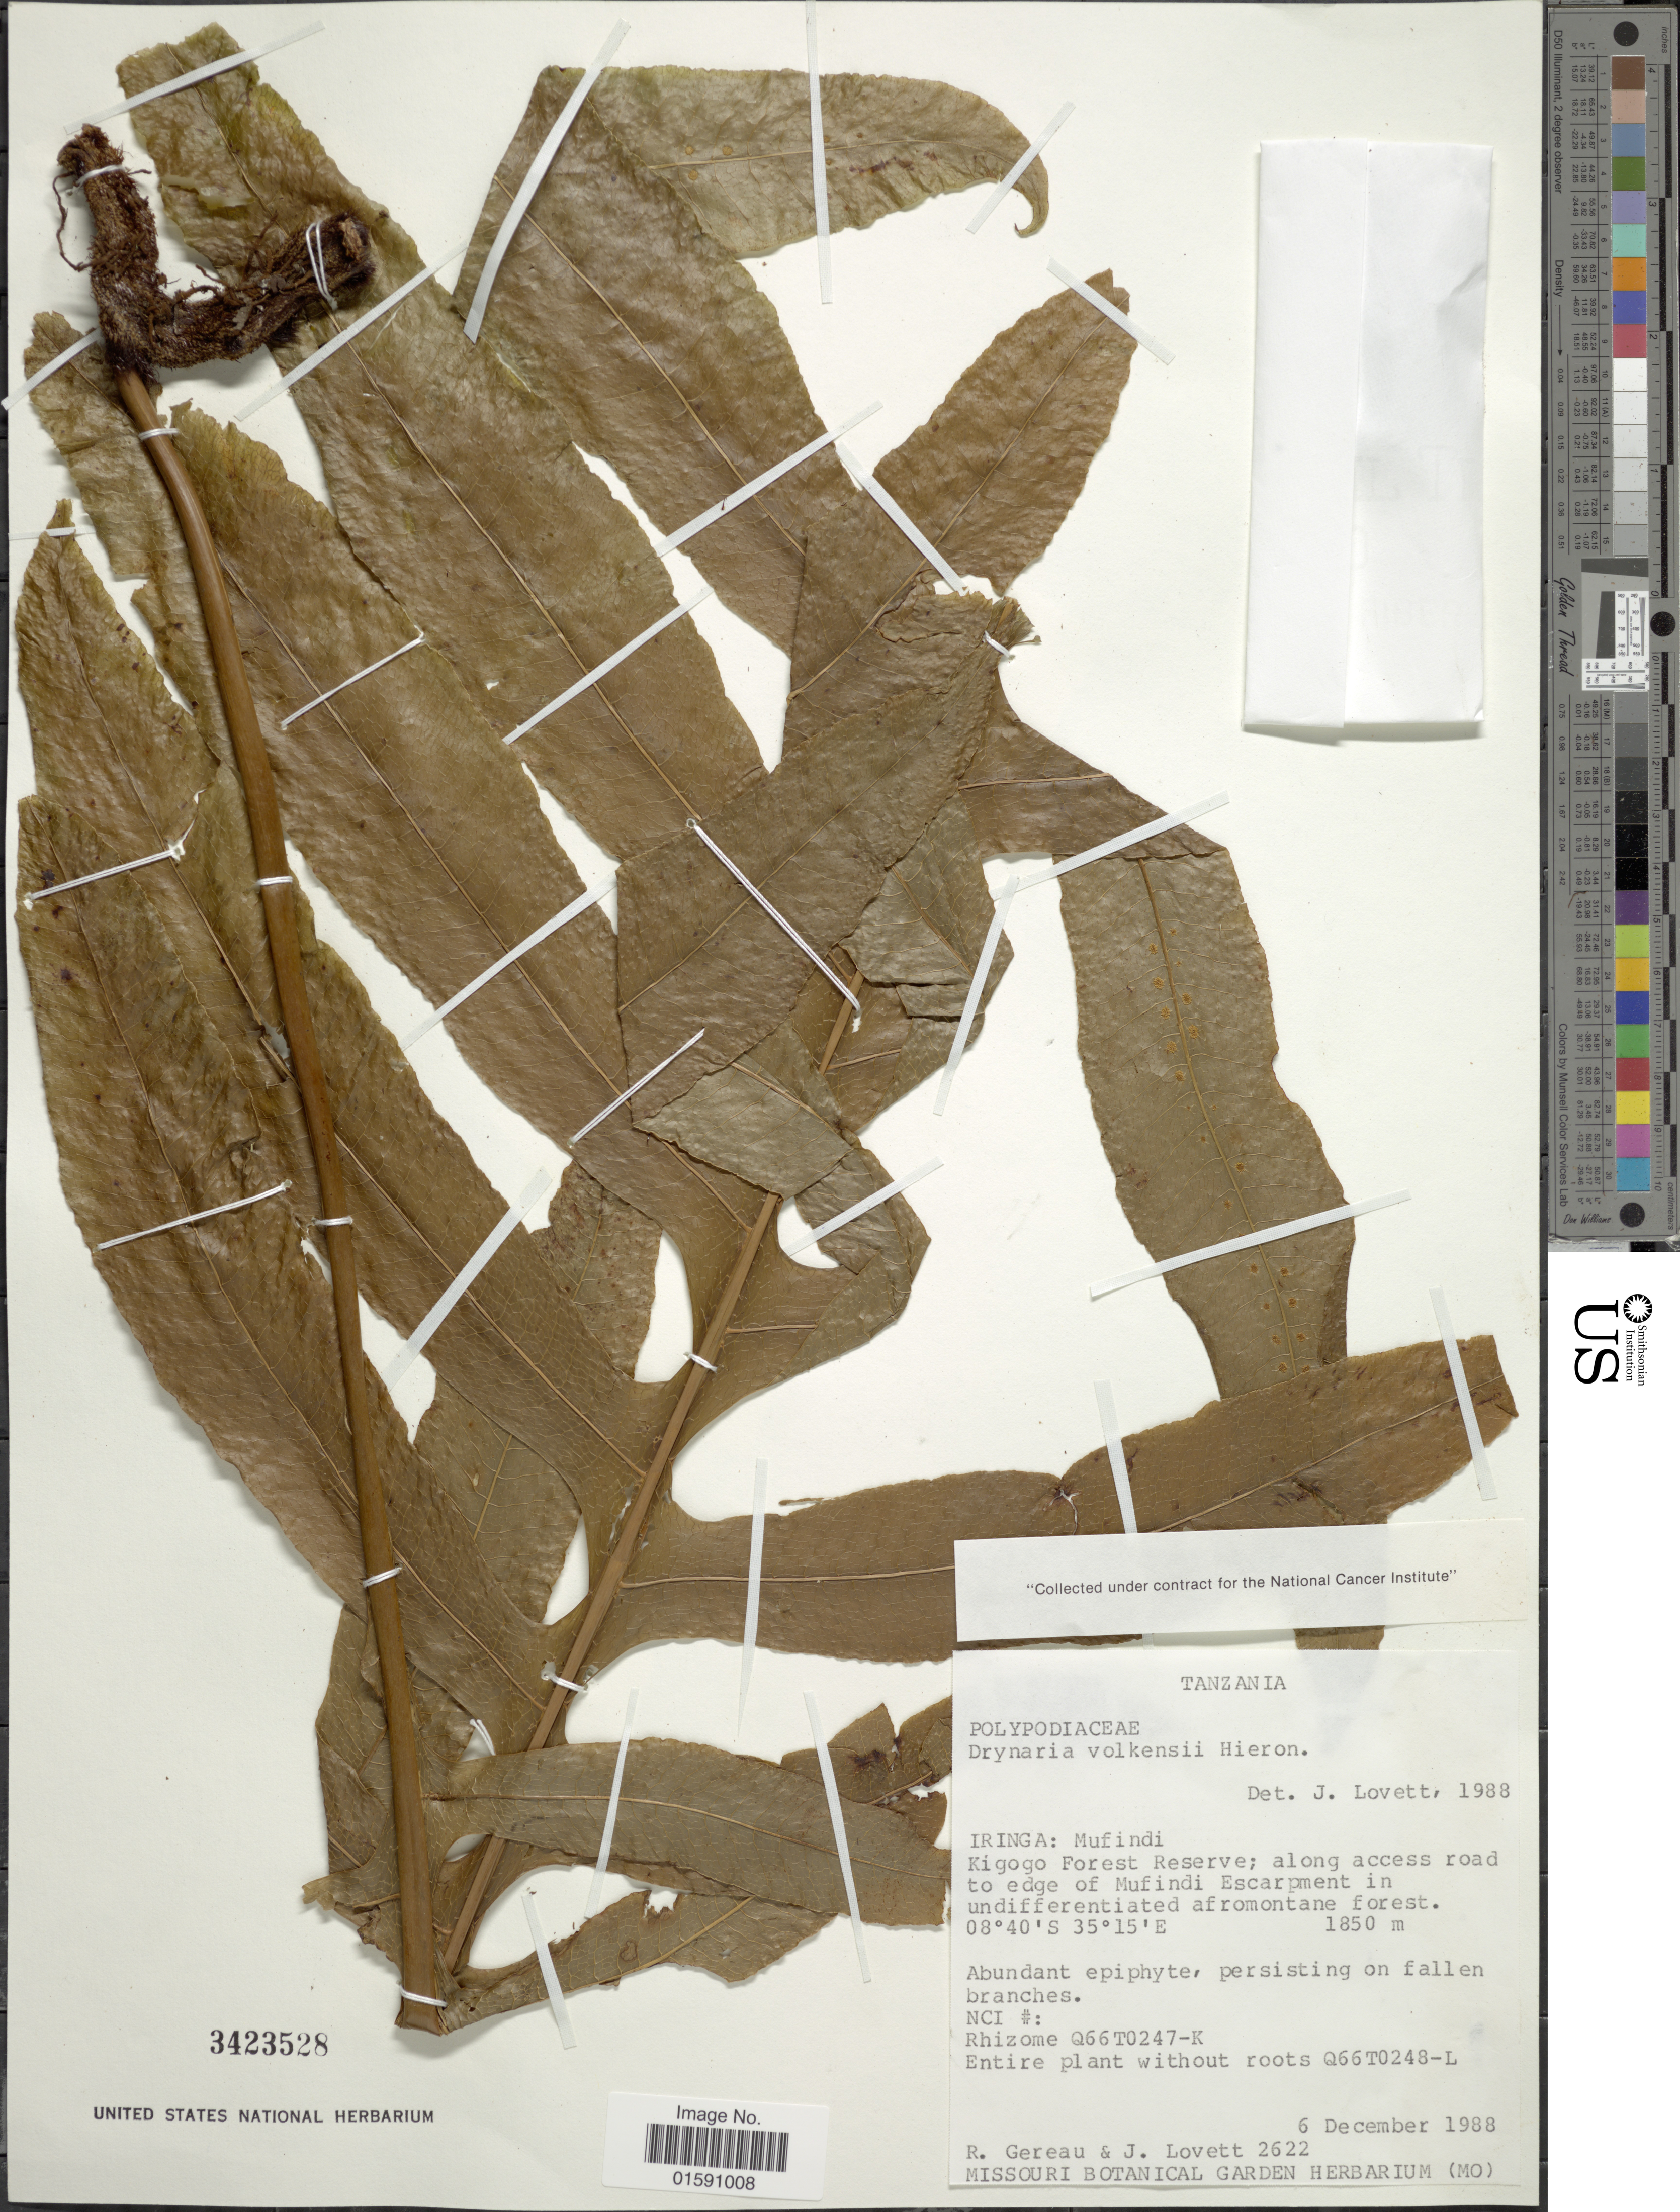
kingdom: Plantae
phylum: Tracheophyta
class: Polypodiopsida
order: Polypodiales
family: Polypodiaceae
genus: Drynaria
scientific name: Drynaria volkensii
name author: Hieron.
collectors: R. Gereau & J. Lovett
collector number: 2622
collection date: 1988-12-06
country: Tanzania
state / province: Iringa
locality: Mufindi. Kigogo Forest Reserve; along access road to edge of Mufindi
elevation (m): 1850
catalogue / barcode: US 3423528